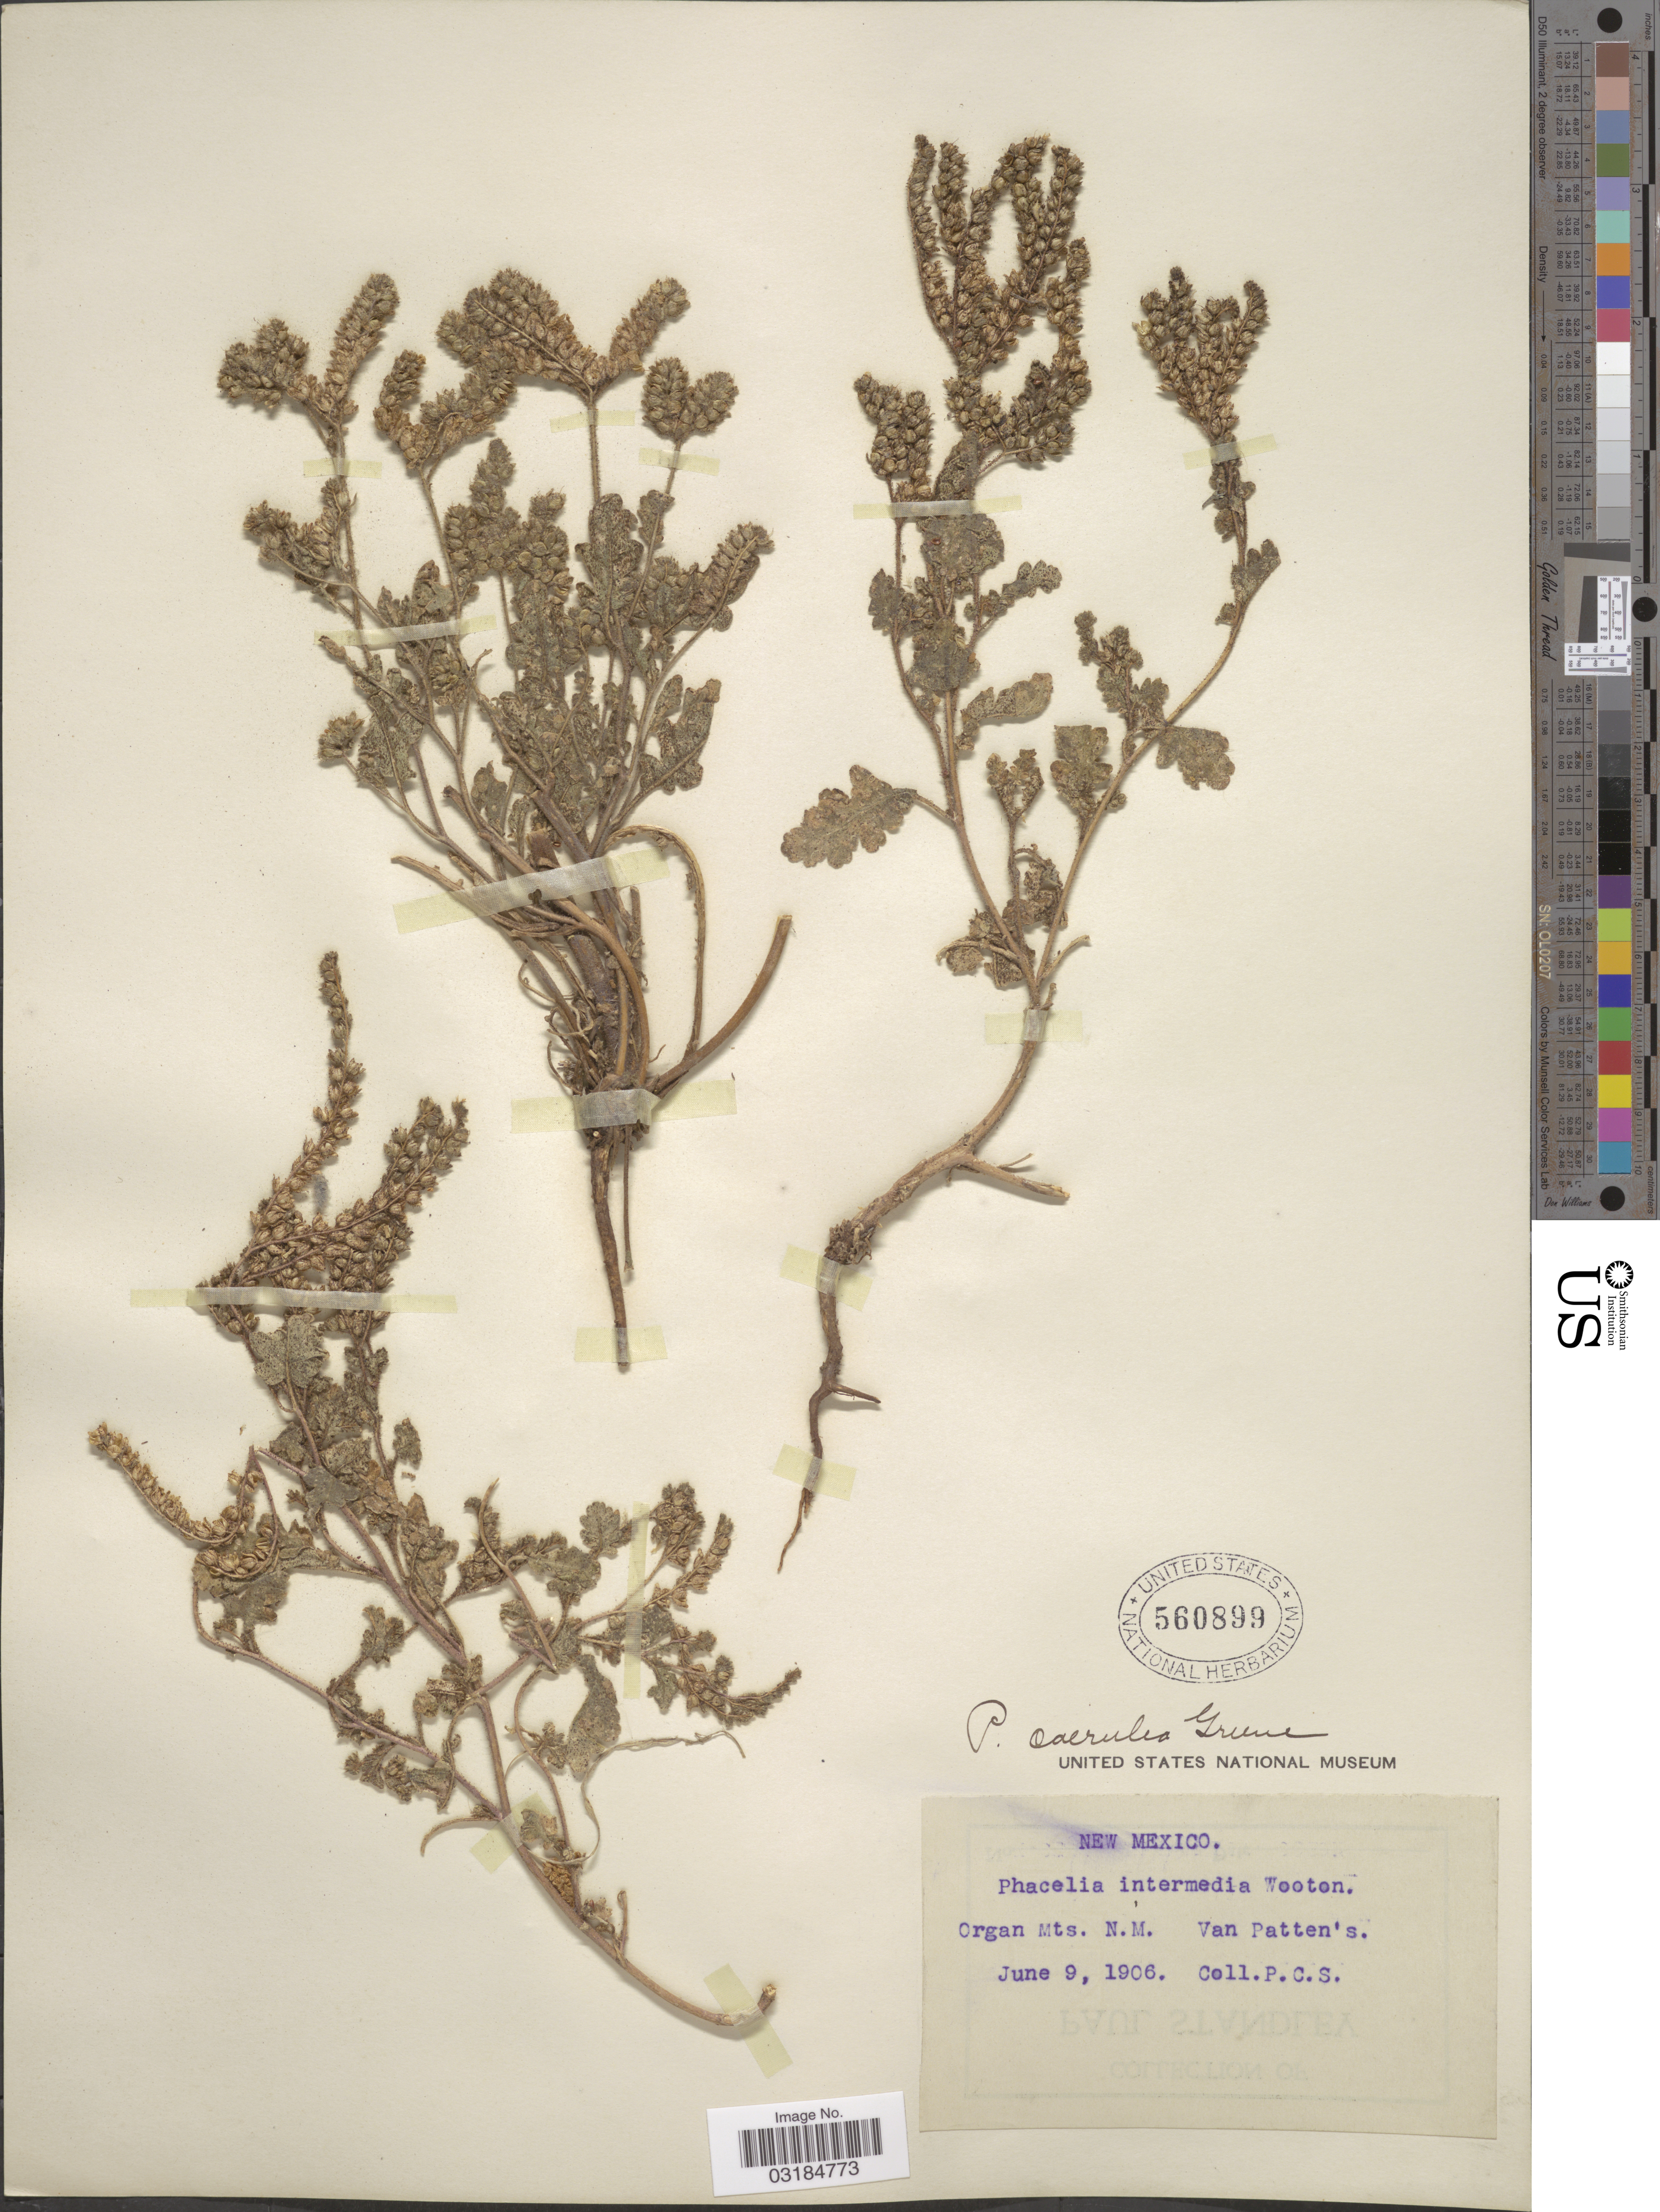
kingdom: Plantae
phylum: Tracheophyta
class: Magnoliopsida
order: Boraginales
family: Hydrophyllaceae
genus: Phacelia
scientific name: Phacelia caerulea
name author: Greene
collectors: P. C. S.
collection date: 1906-06-09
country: United States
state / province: New Mexico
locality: Organ Mts., N.M., Van Patten's.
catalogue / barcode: US 560899